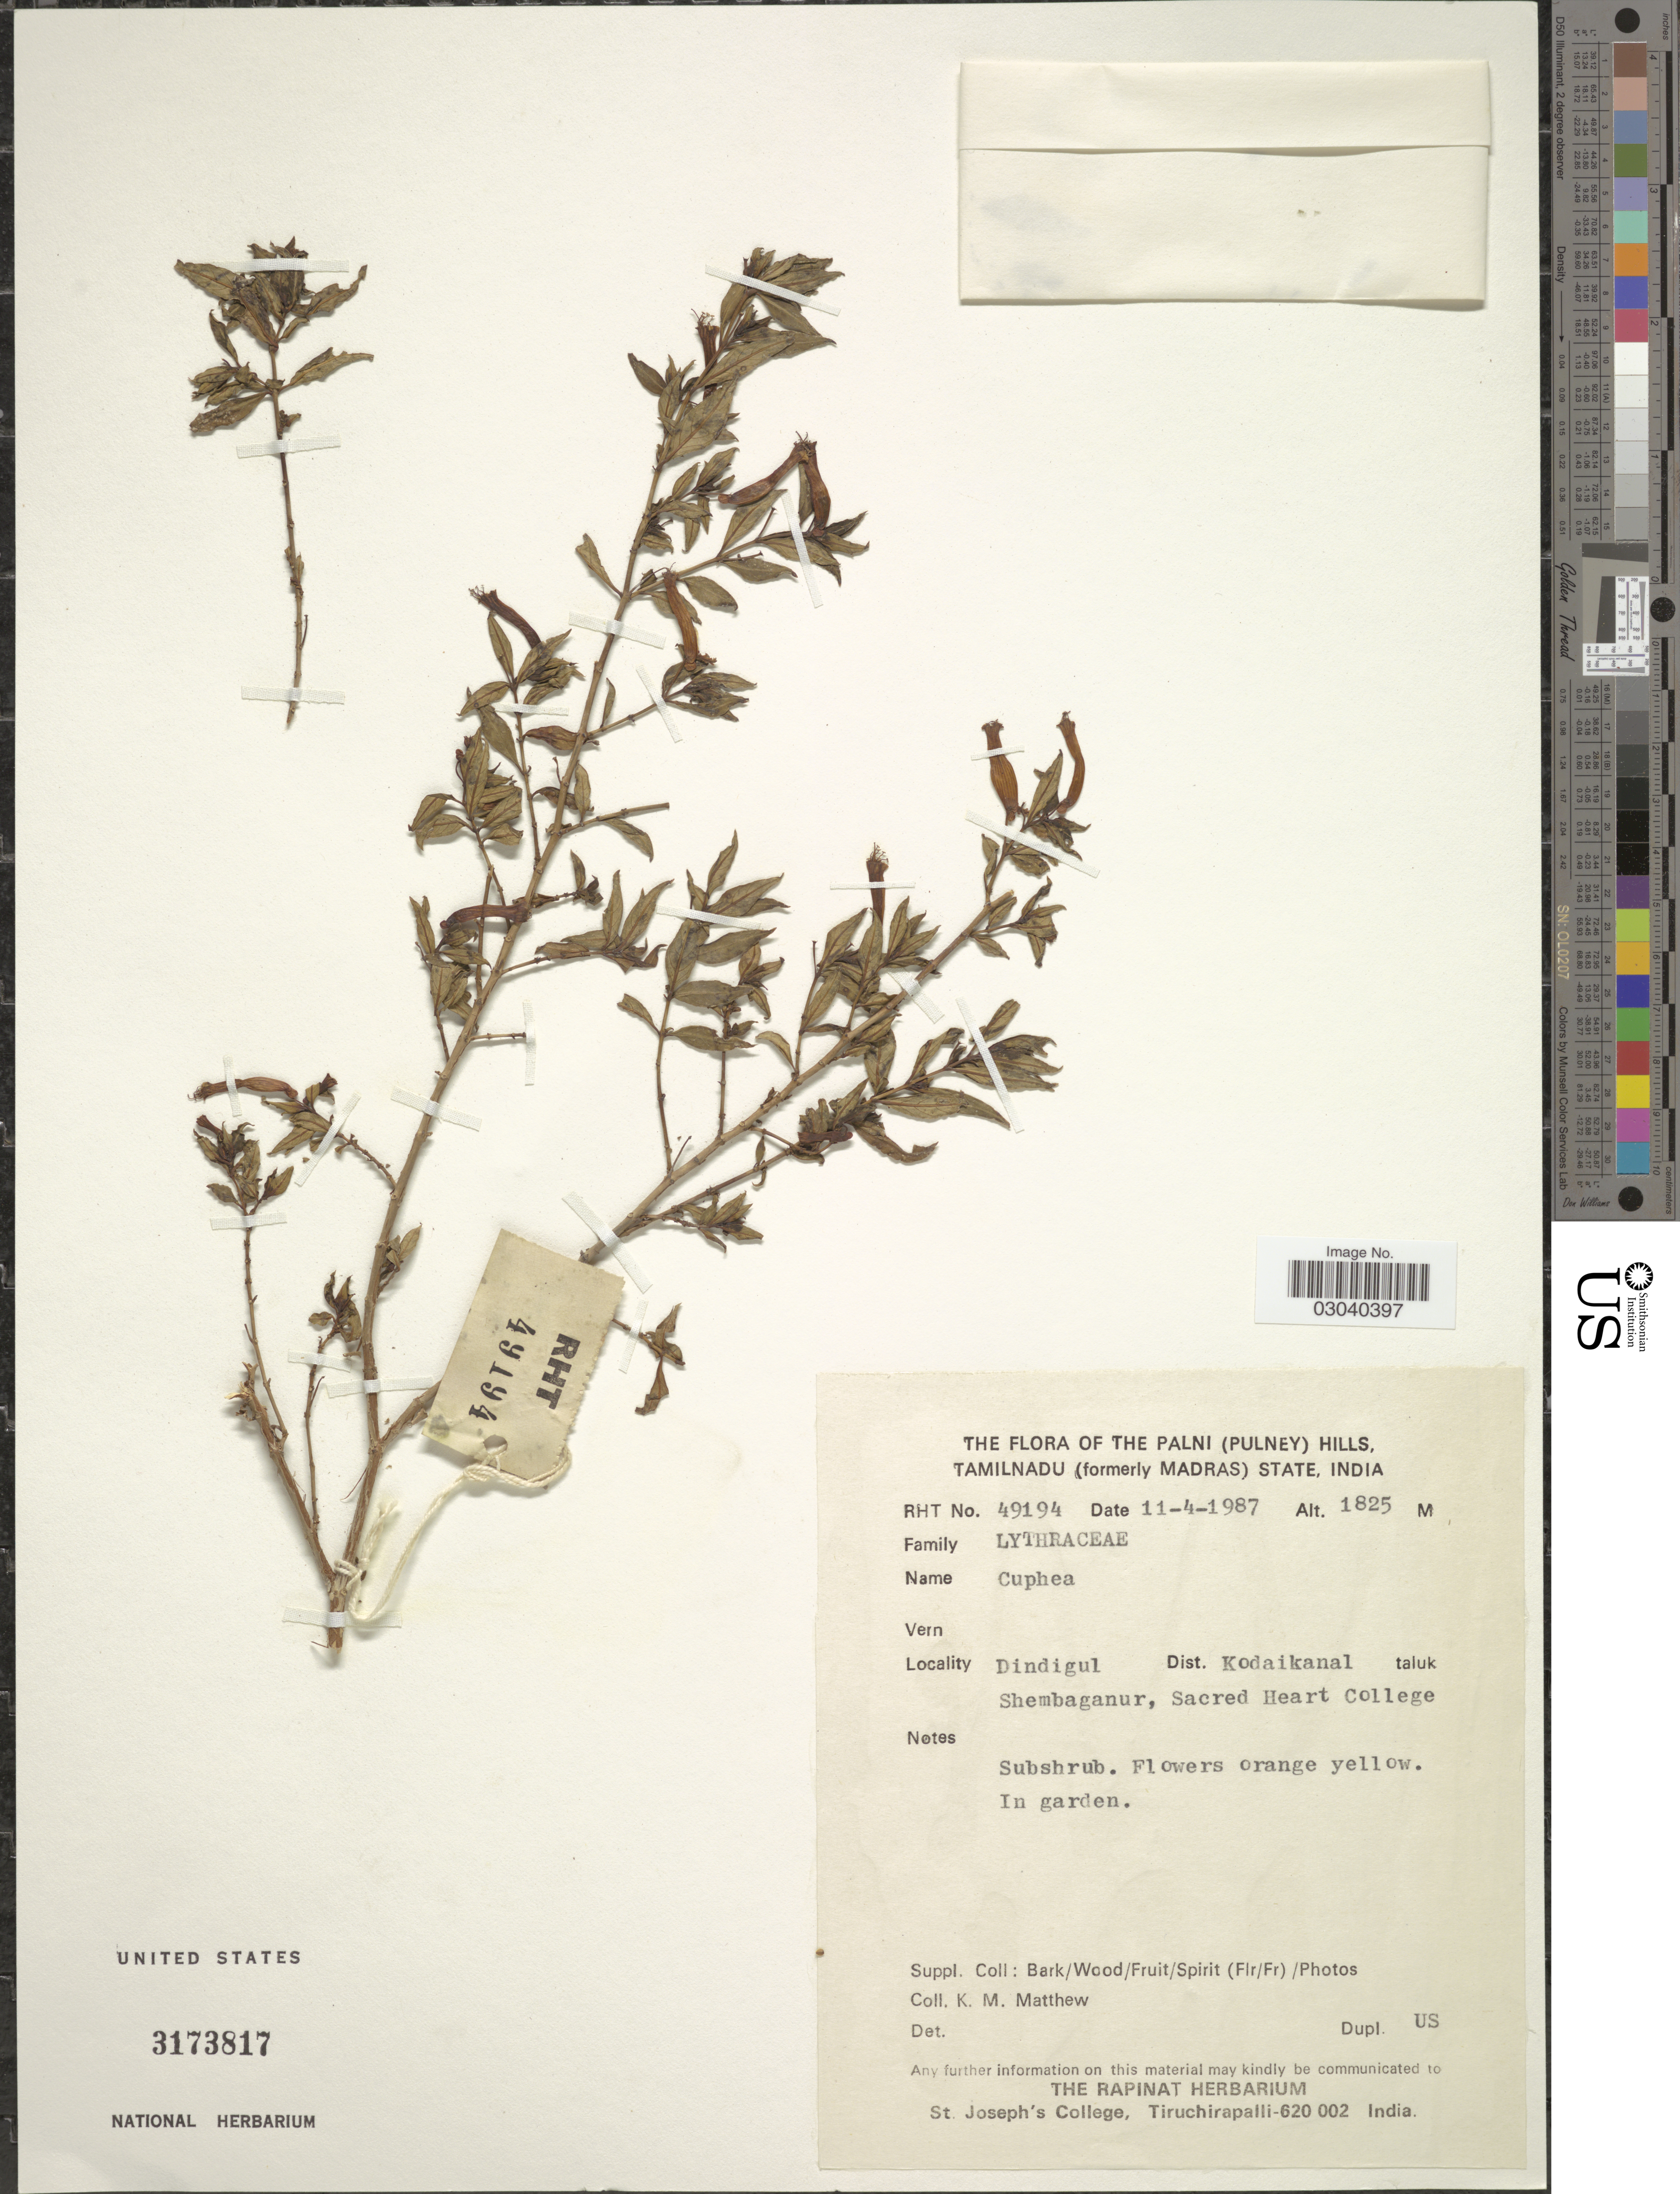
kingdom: Plantae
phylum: Tracheophyta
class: Magnoliopsida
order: Myrtales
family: Lythraceae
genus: Cuphea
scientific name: Cuphea sp.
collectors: K. M. Matthew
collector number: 49194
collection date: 1987-04-11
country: India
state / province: Tamil Nadu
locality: The Palni (Pulney) Hills, Tamilnadu (formerly Madras) State. Dindigul Dist. Kodaikanal taluk. Shembaganur, Sacred Heart College.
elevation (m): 1825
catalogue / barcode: US 3173817